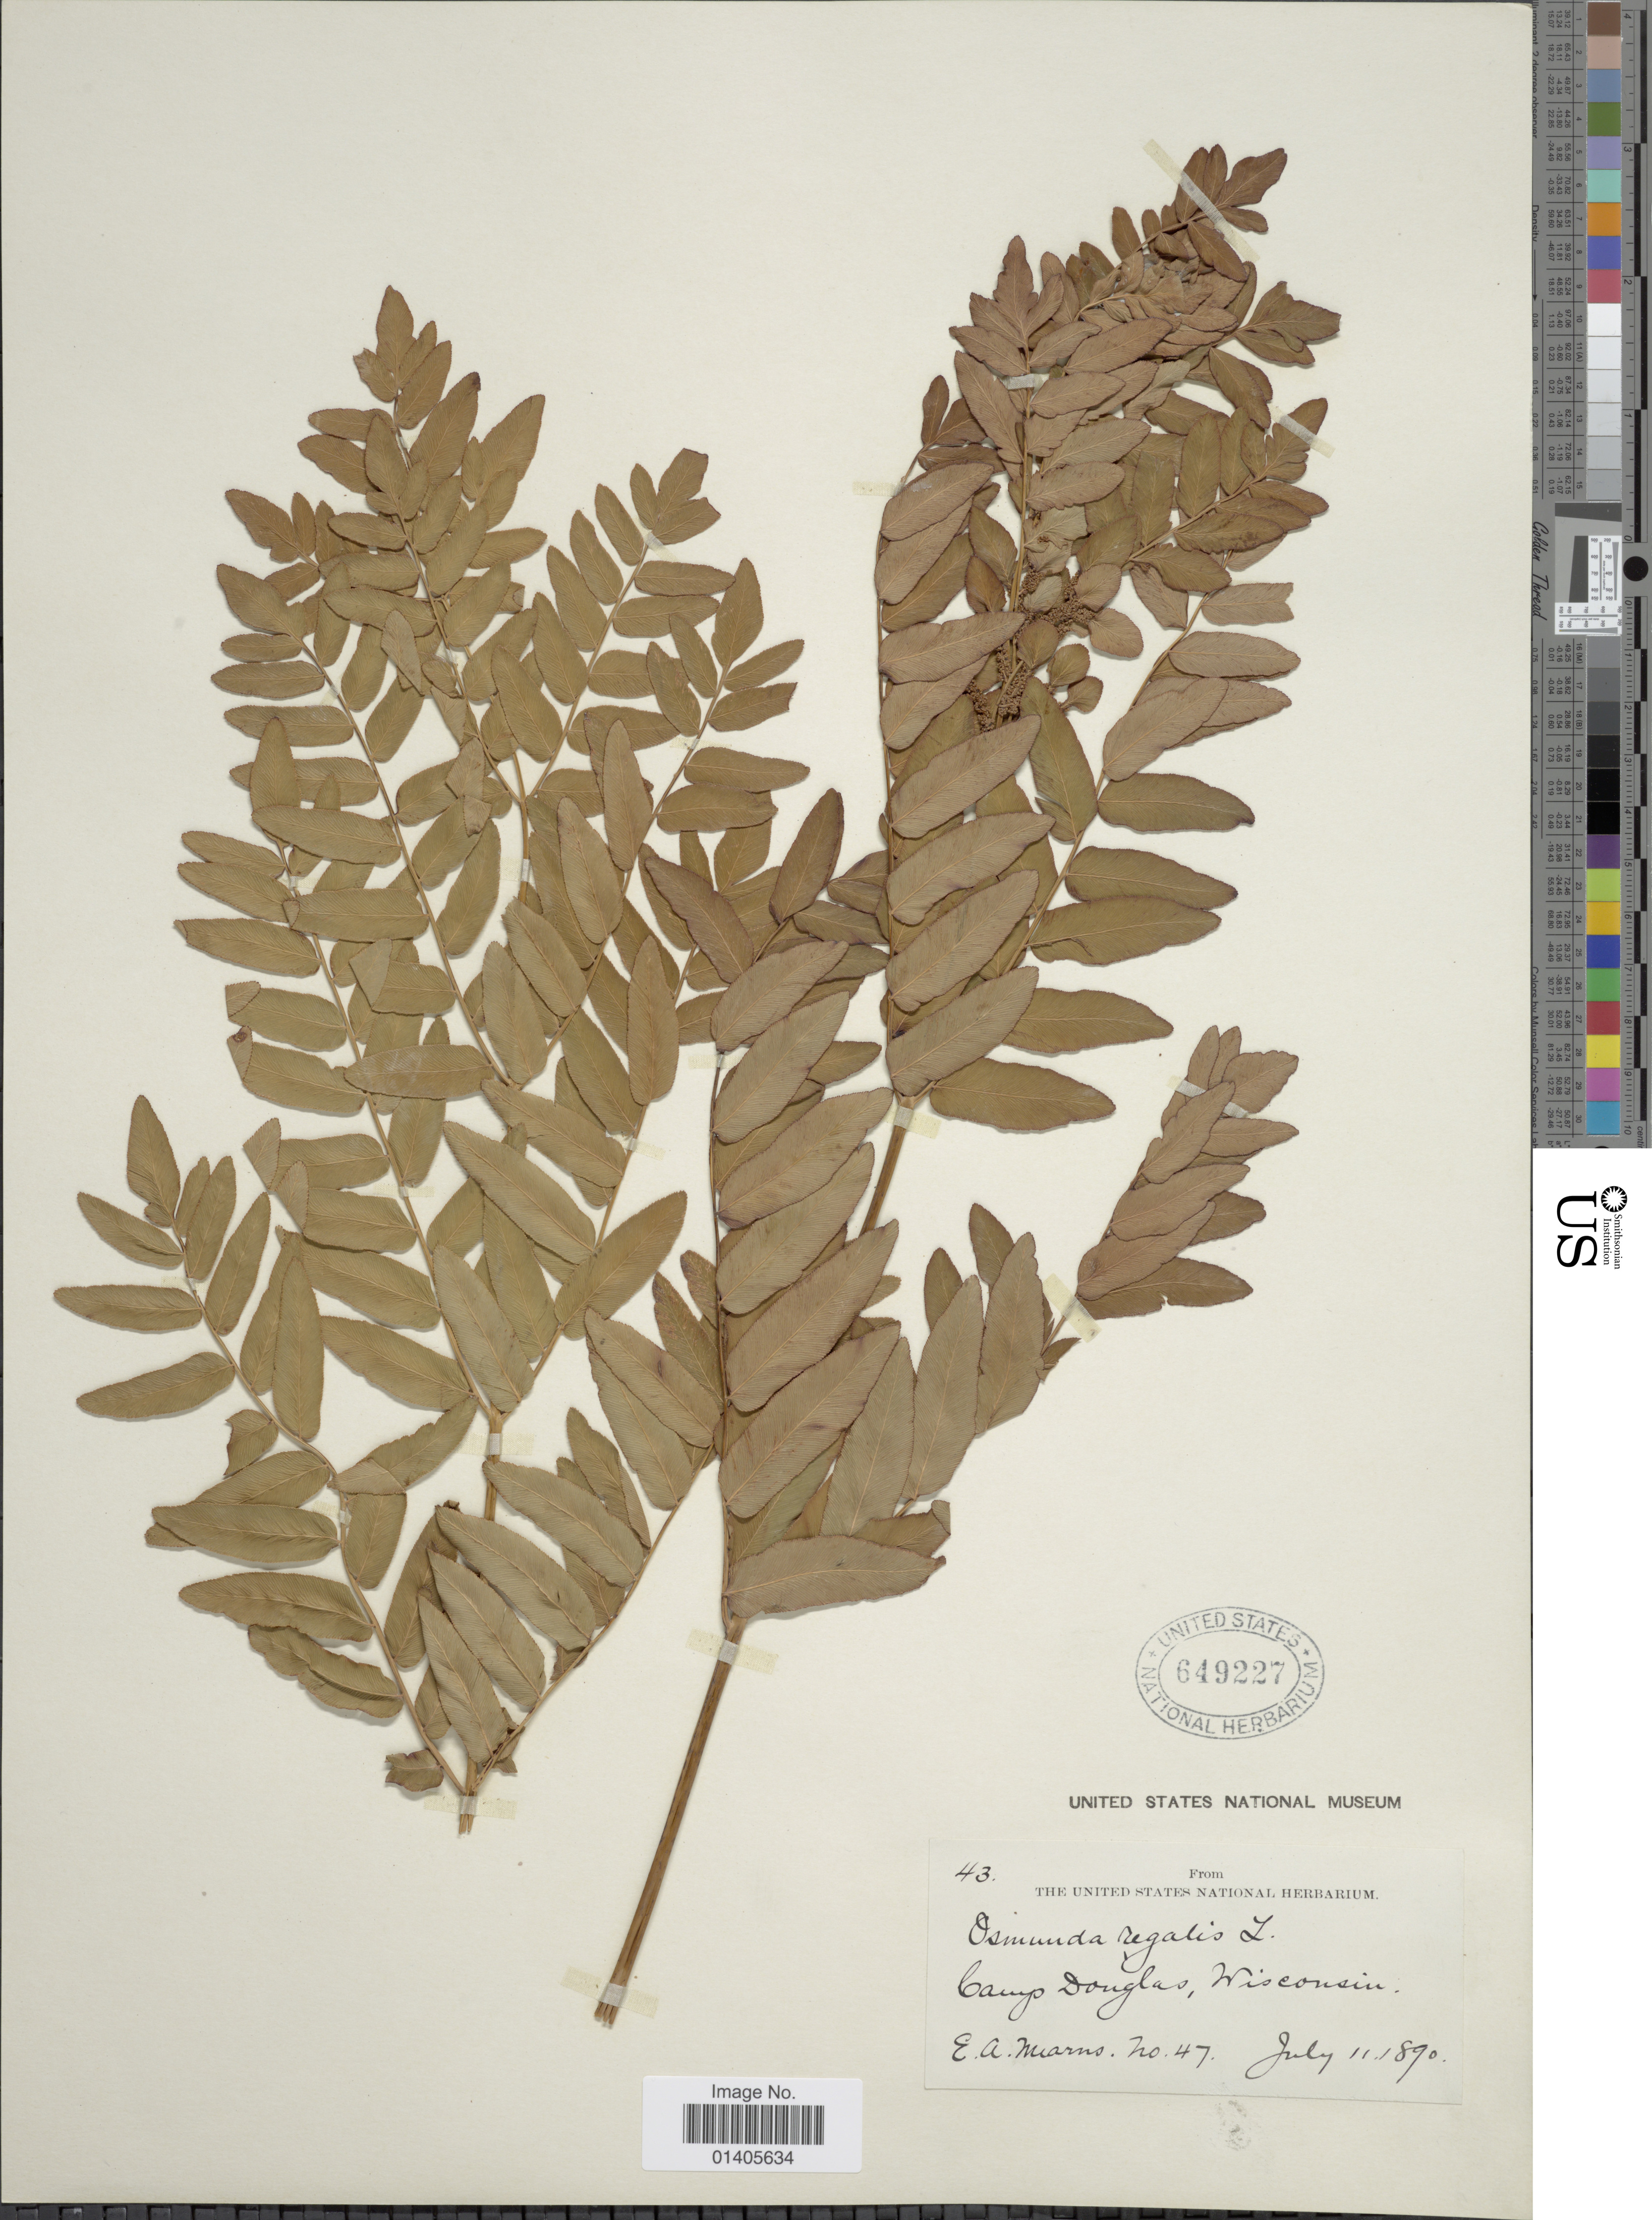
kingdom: Plantae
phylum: Tracheophyta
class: Polypodiopsida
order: Osmundales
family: Osmundaceae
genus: Osmunda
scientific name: Osmunda regalis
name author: L.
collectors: E. A. Mearns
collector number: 43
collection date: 1890-07-11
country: United States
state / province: Wisconsin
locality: Camp Douglas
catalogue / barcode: US 649227